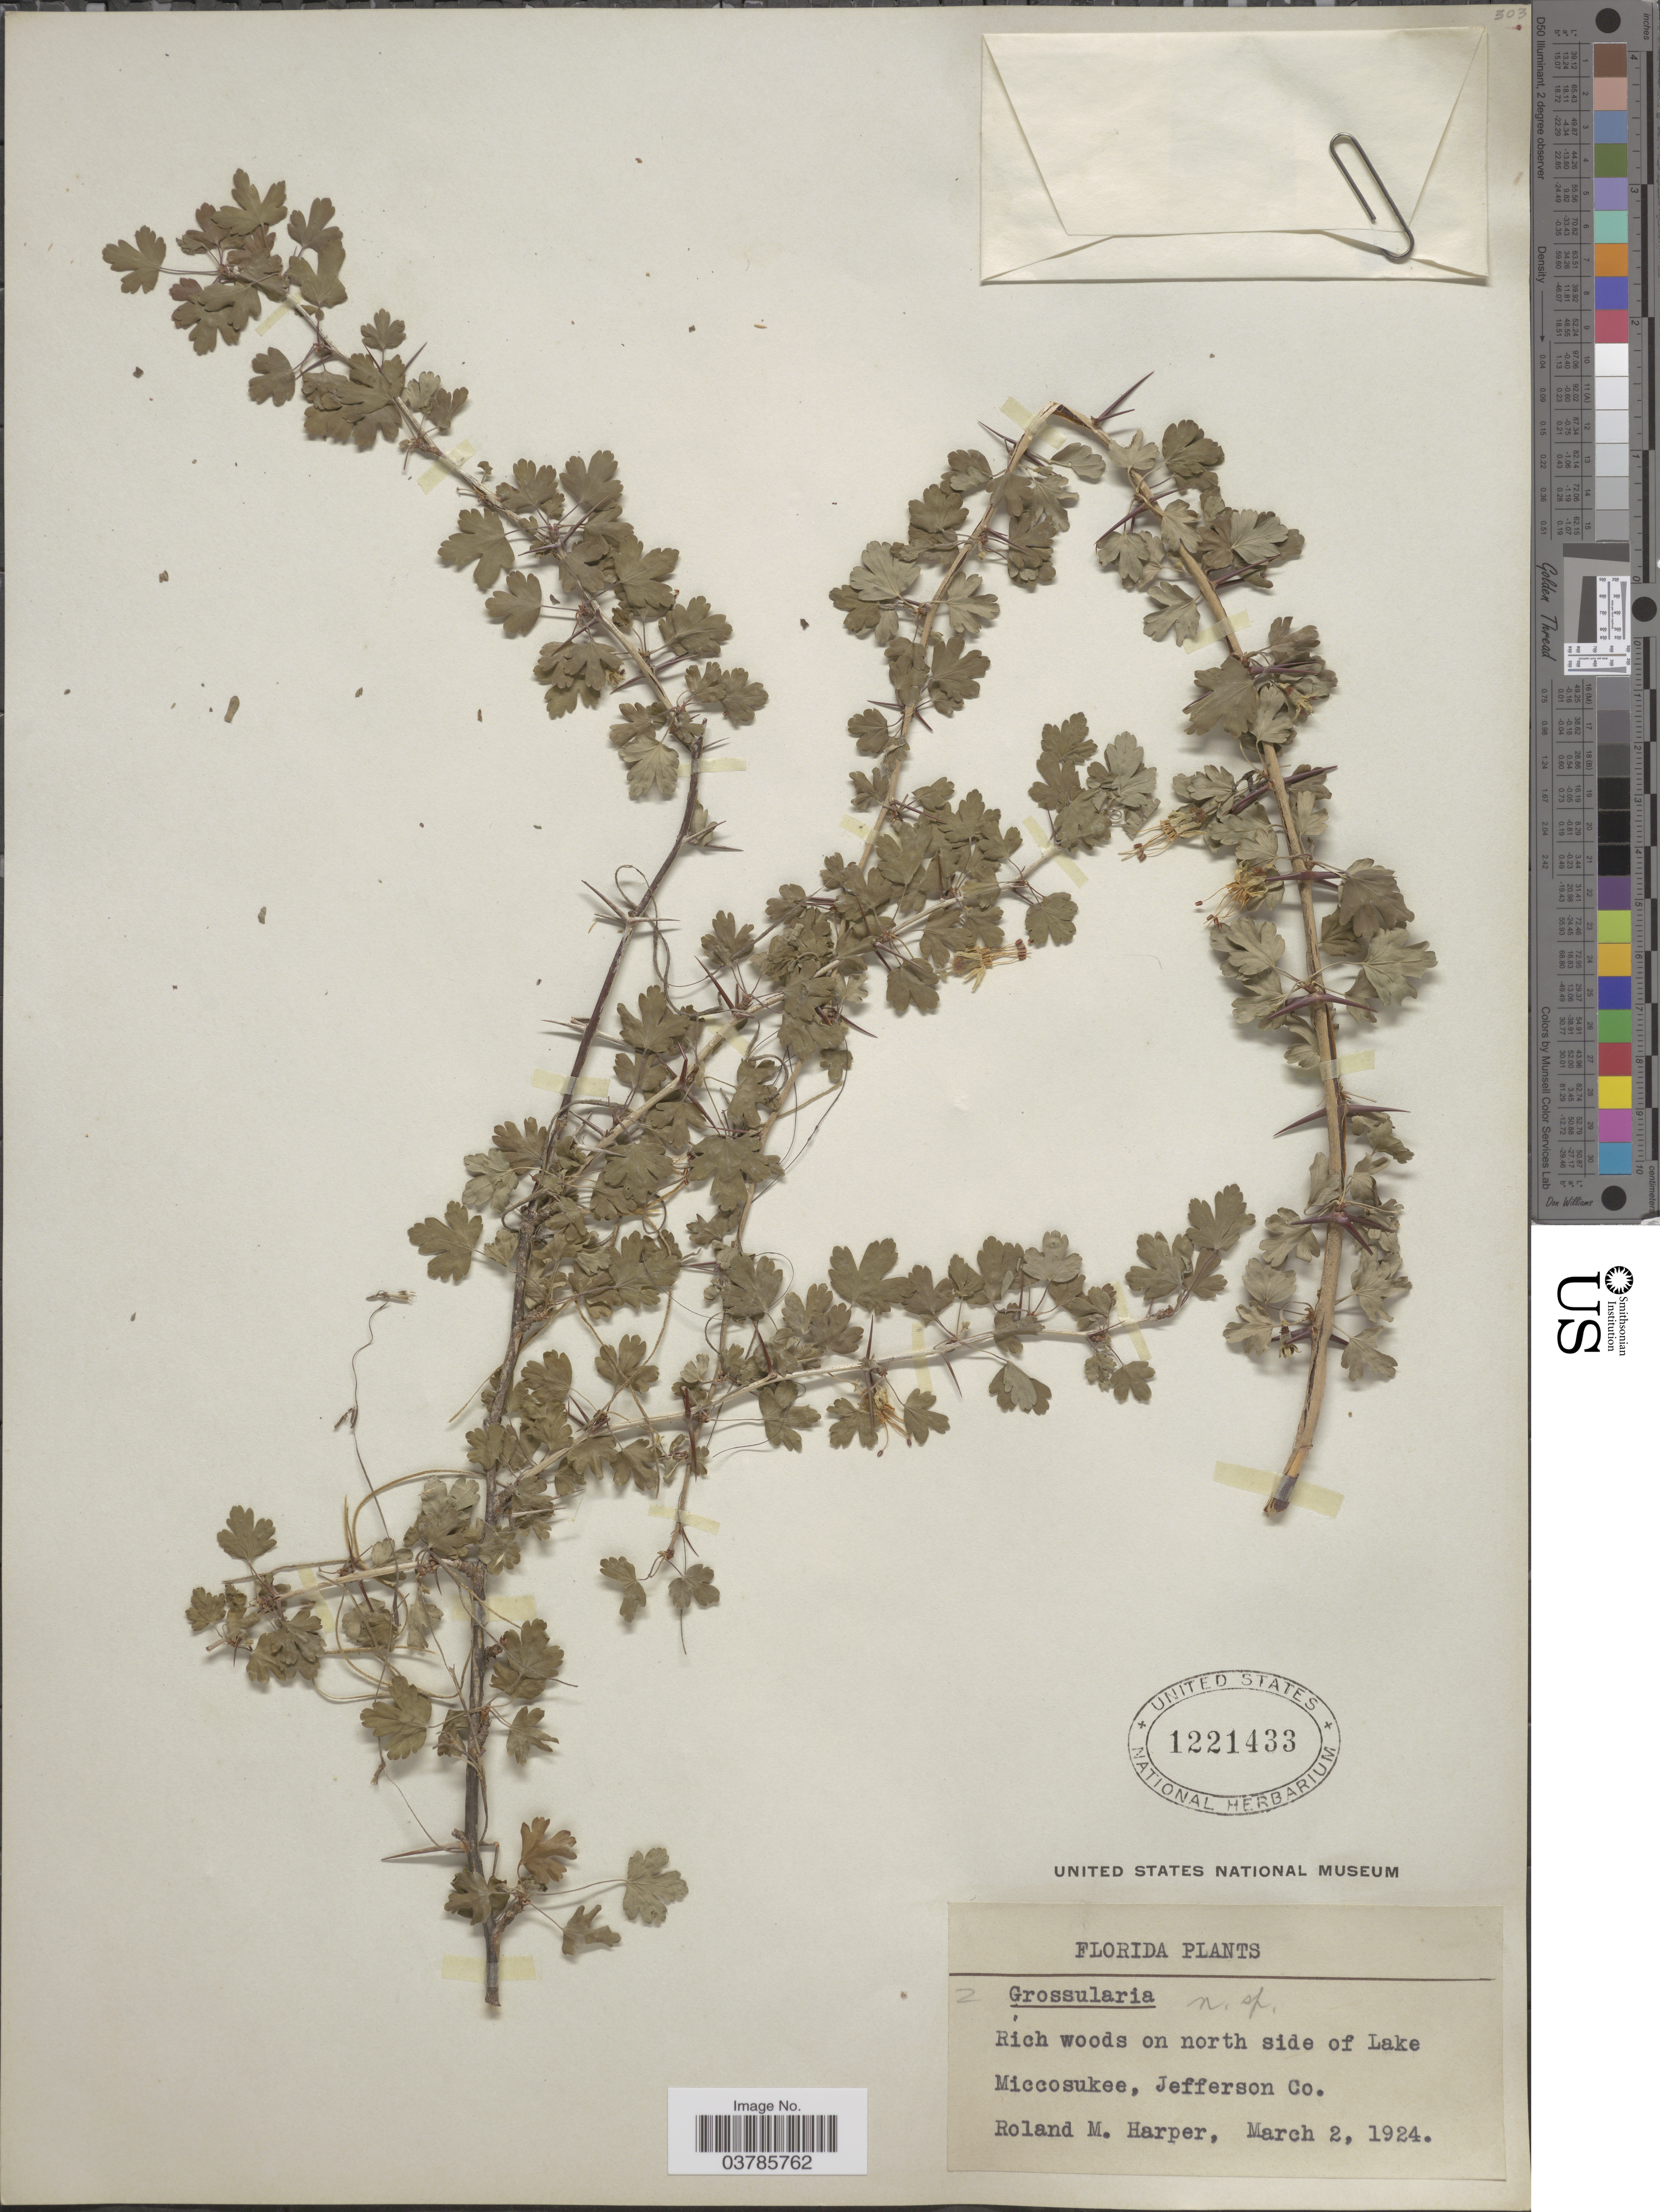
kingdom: Plantae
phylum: Tracheophyta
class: Magnoliopsida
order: Saxifragales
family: Grossulariaceae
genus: Ribes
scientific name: Ribes echinellum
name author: (Coville) Rehder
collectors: R. M. Harper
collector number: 2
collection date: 1924-03-02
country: United States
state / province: Florida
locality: Rich woods on north side of Lake Miccosukee, Jefferson Co.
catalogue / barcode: US 1221433